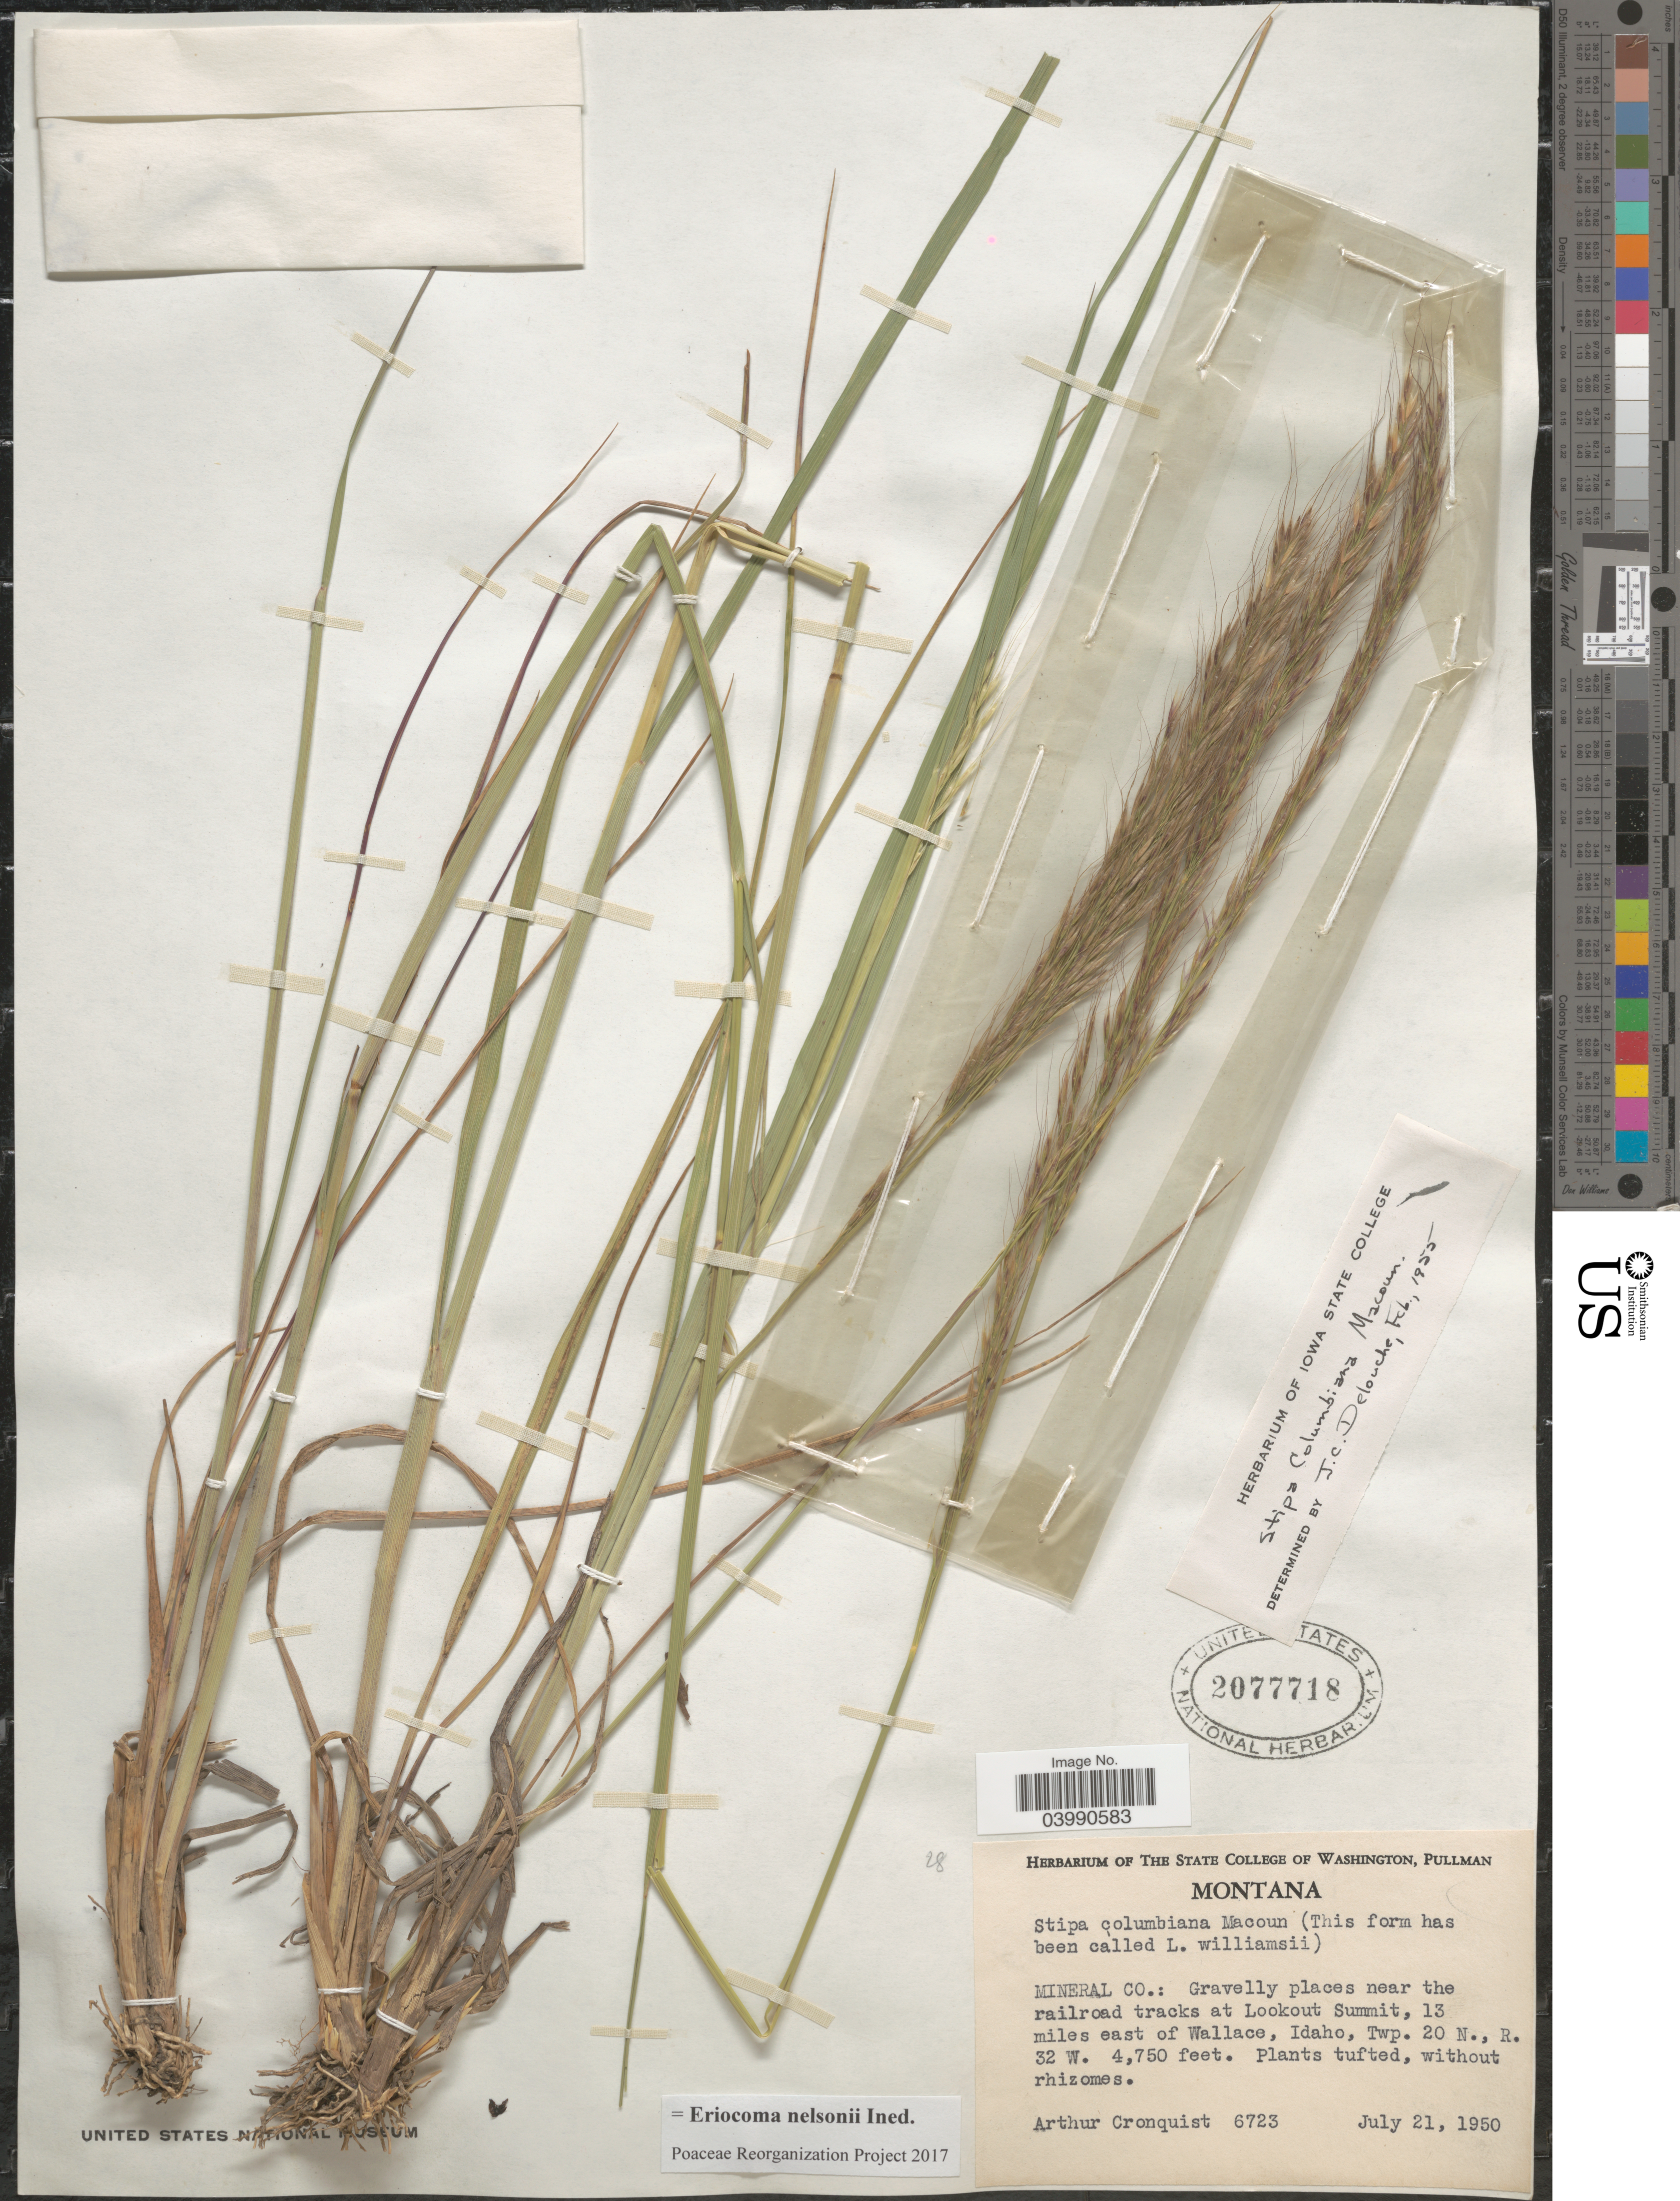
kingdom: Plantae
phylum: Tracheophyta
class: Liliopsida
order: Poales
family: Poaceae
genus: Eriocoma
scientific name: Eriocoma nelsonii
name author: (Scribn.) Romasch.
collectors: A. J. Cronquist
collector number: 6723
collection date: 1950-07-21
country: United States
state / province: Montana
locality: Mineral Co.: Gravelly places near the railroad tracks at Lookout Summit, 13 miles east of Wallace, Idaho, Twp. 20 N., R. 32 W.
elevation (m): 1448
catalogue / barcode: US 2077718